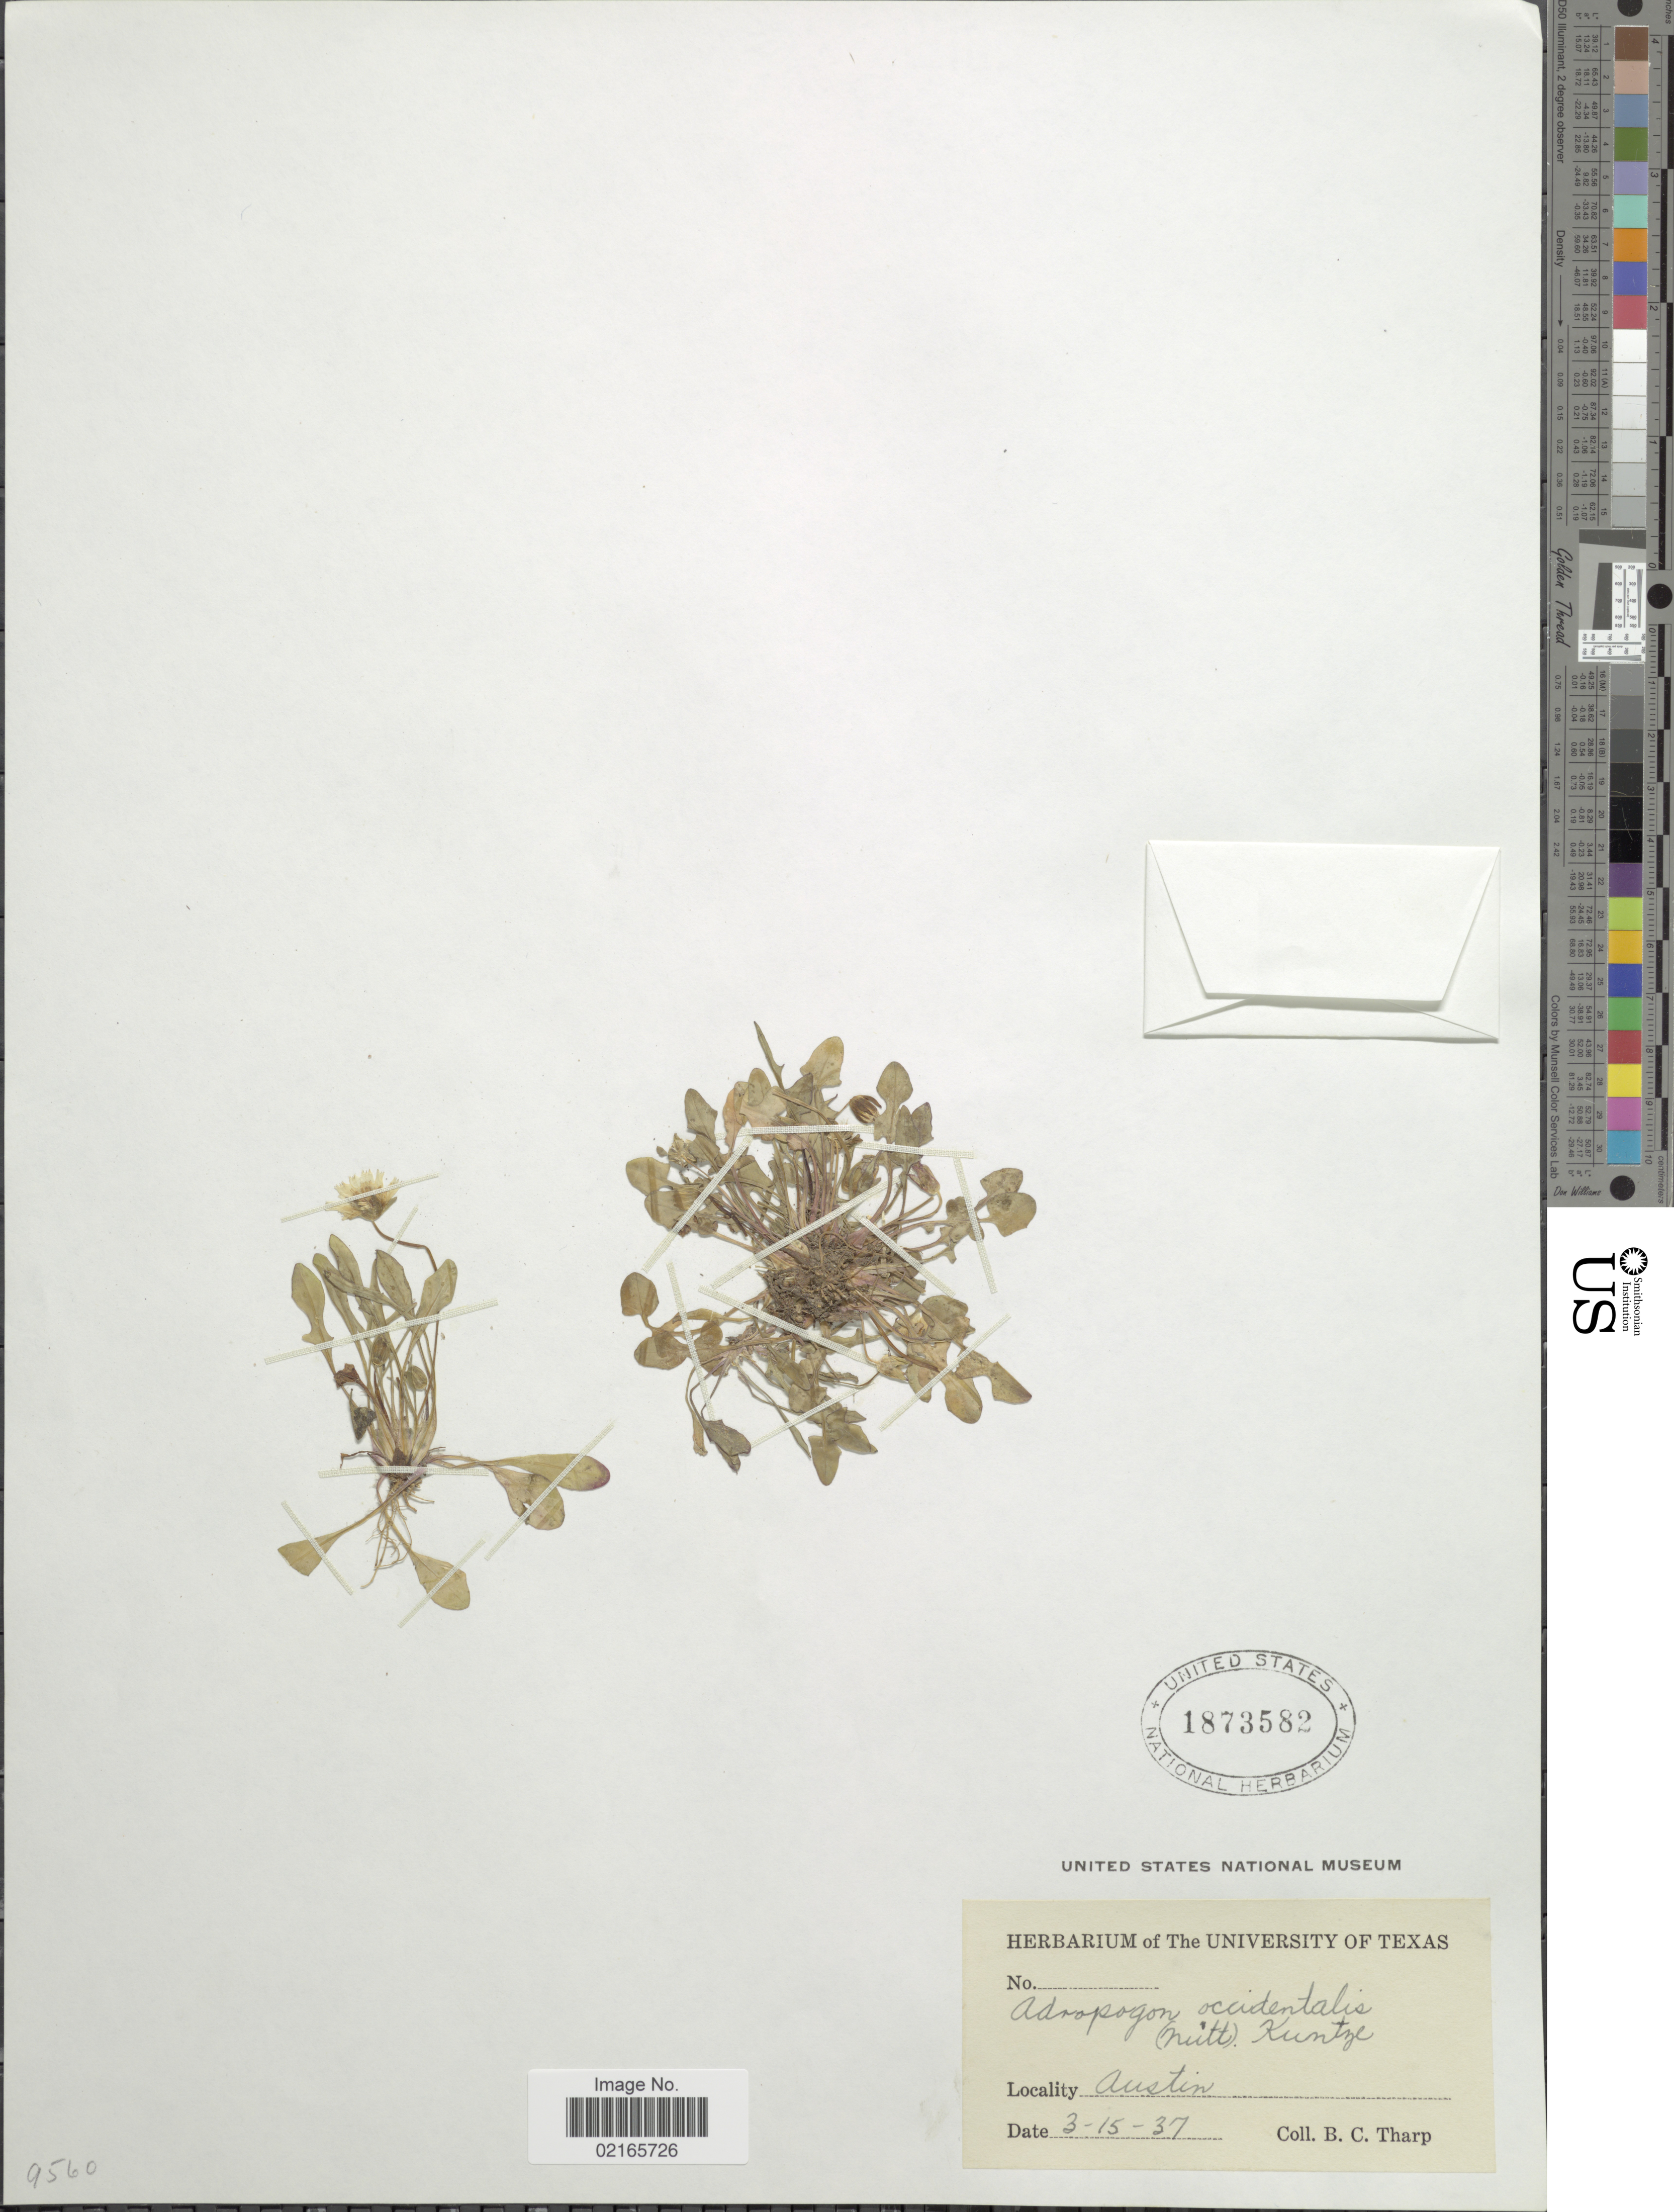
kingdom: Plantae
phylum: Tracheophyta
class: Magnoliopsida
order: Asterales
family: Asteraceae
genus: Krigia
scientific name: Krigia occidentalis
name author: Nutt.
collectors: B. C. Tharp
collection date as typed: Transcribed d/m/y: 15/3/37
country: United States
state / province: Texas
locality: Austin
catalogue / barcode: US 1873582